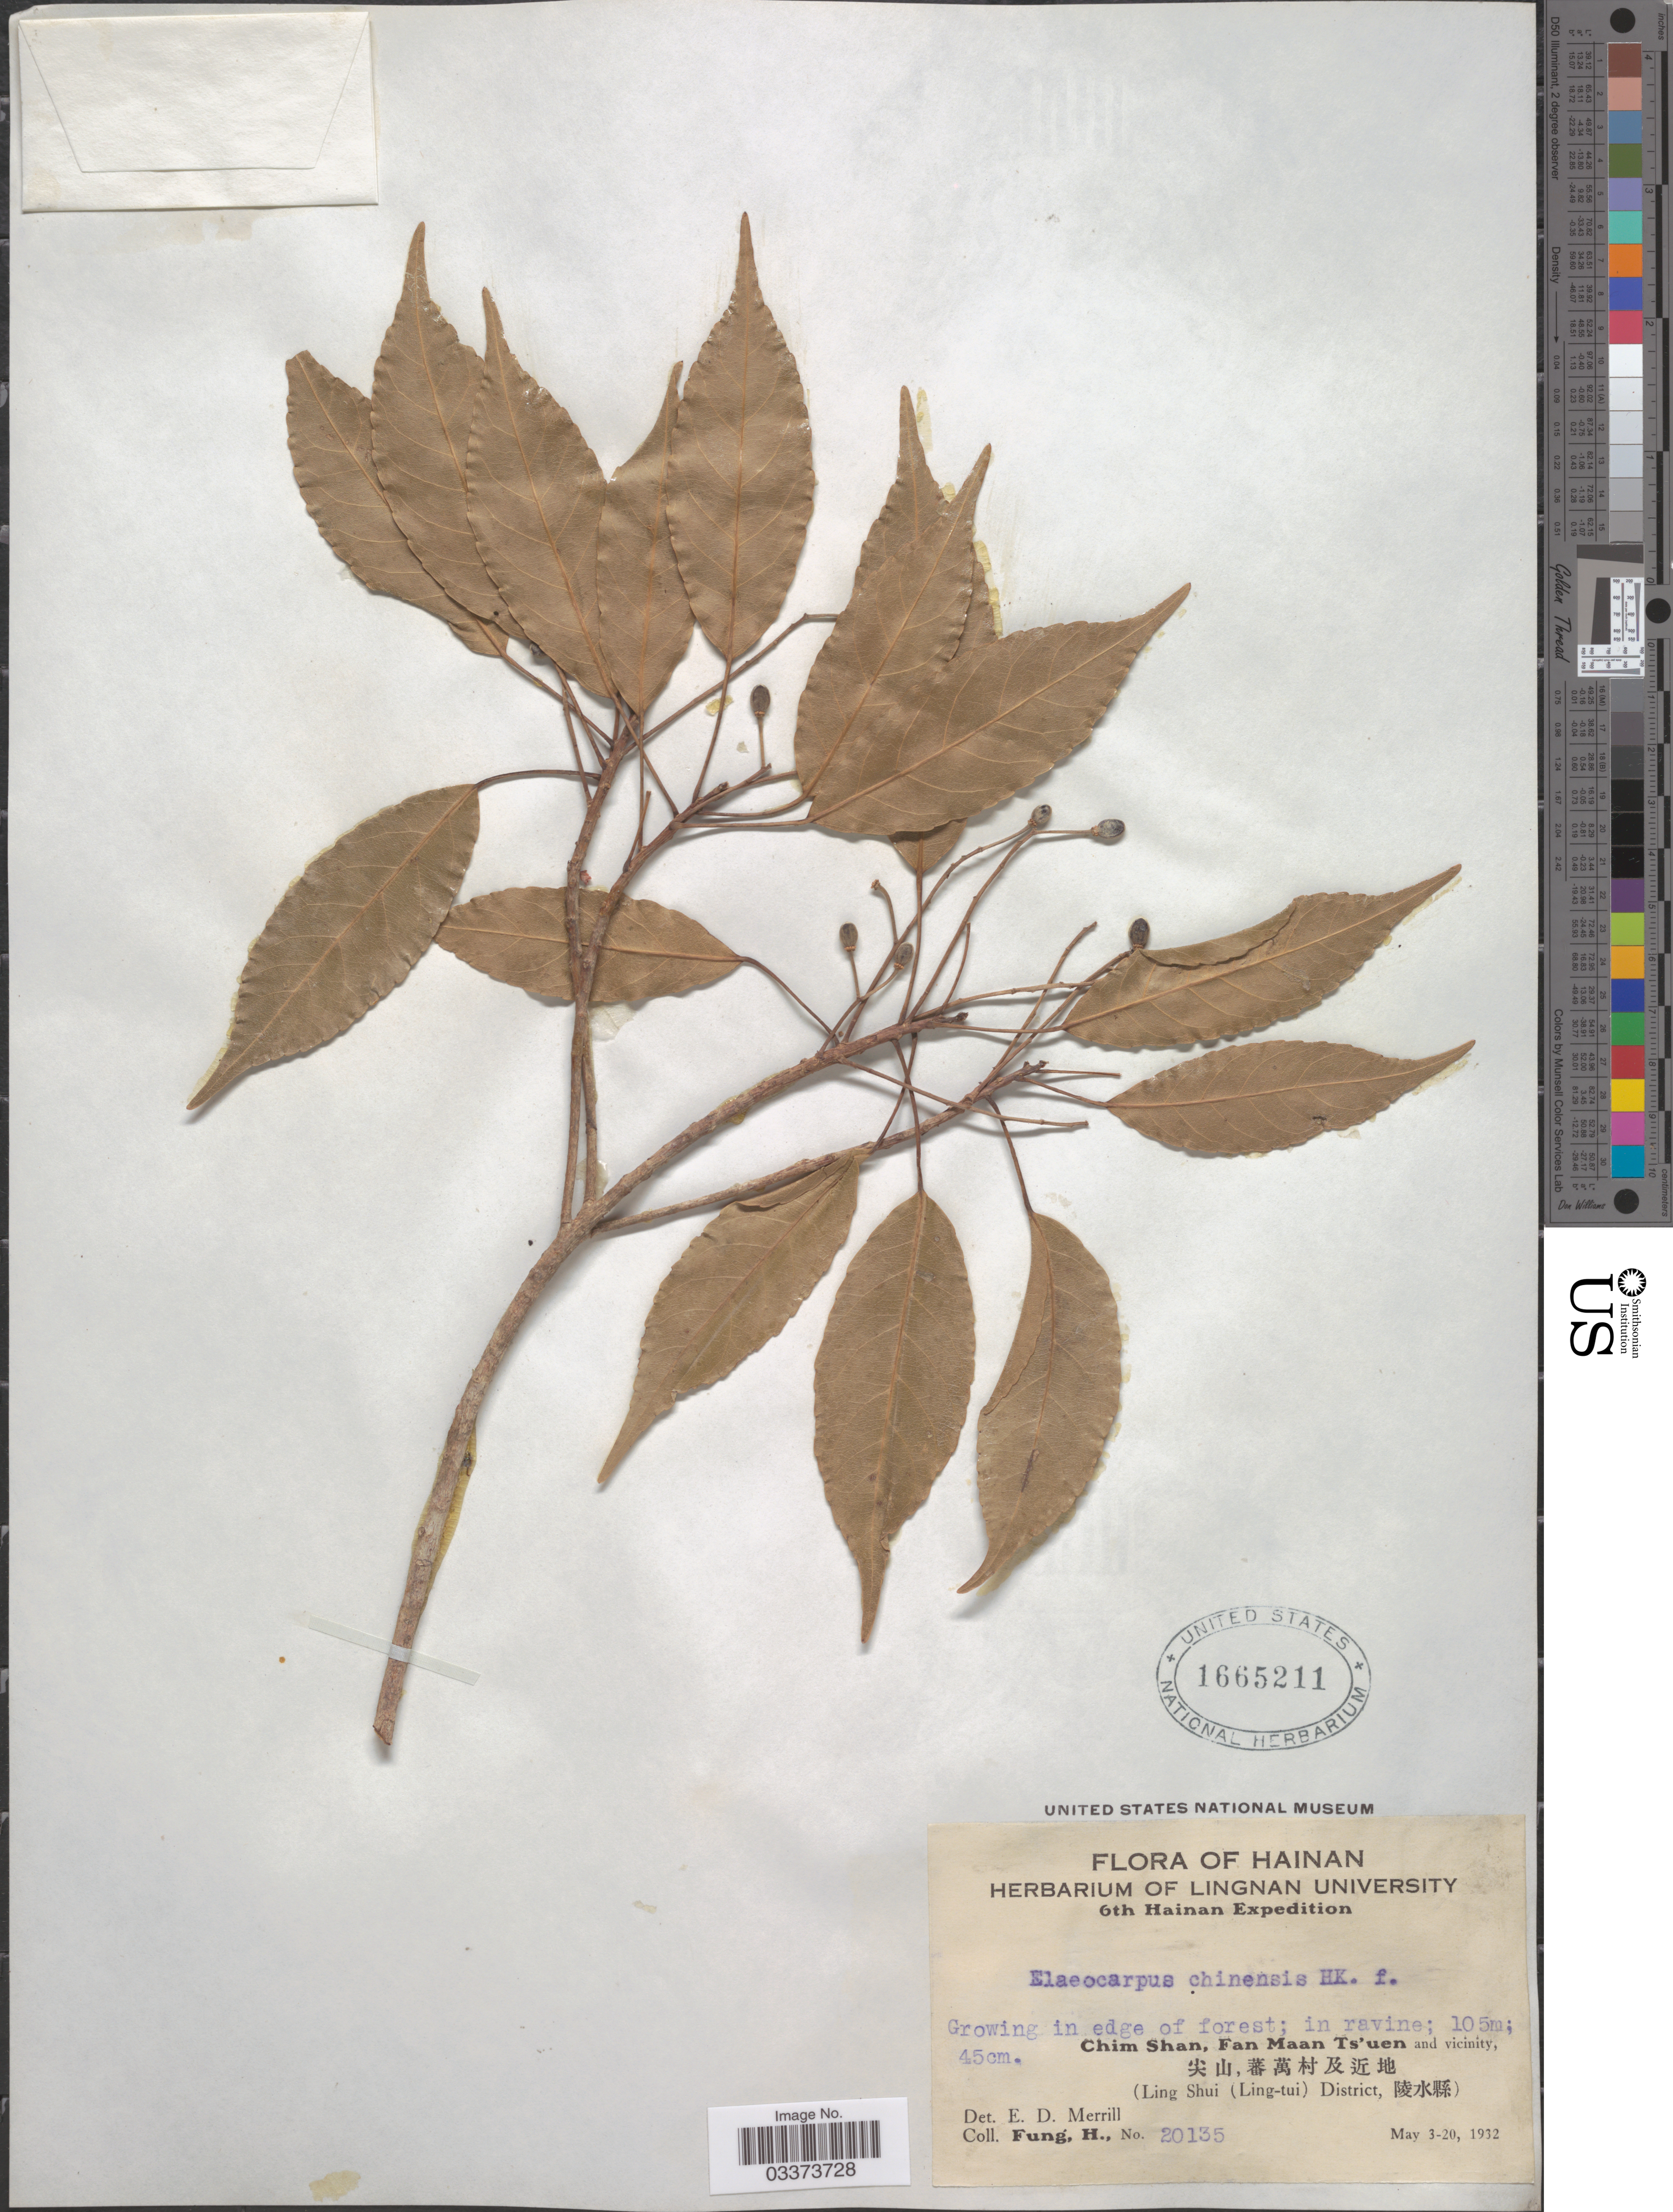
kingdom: Plantae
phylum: Tracheophyta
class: Magnoliopsida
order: Oxalidales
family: Elaeocarpaceae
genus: Elaeocarpus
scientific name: Elaeocarpus chinensis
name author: (A. Gray & Ch) Hook. f.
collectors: H. Fung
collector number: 20135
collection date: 1932-05-03/1932-05-20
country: China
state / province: Hainan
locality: Chim Shan, Fan Maan Ts'uen and vicinity (Ling Shui (Ling-tui) District.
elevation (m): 105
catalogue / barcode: US 1665211